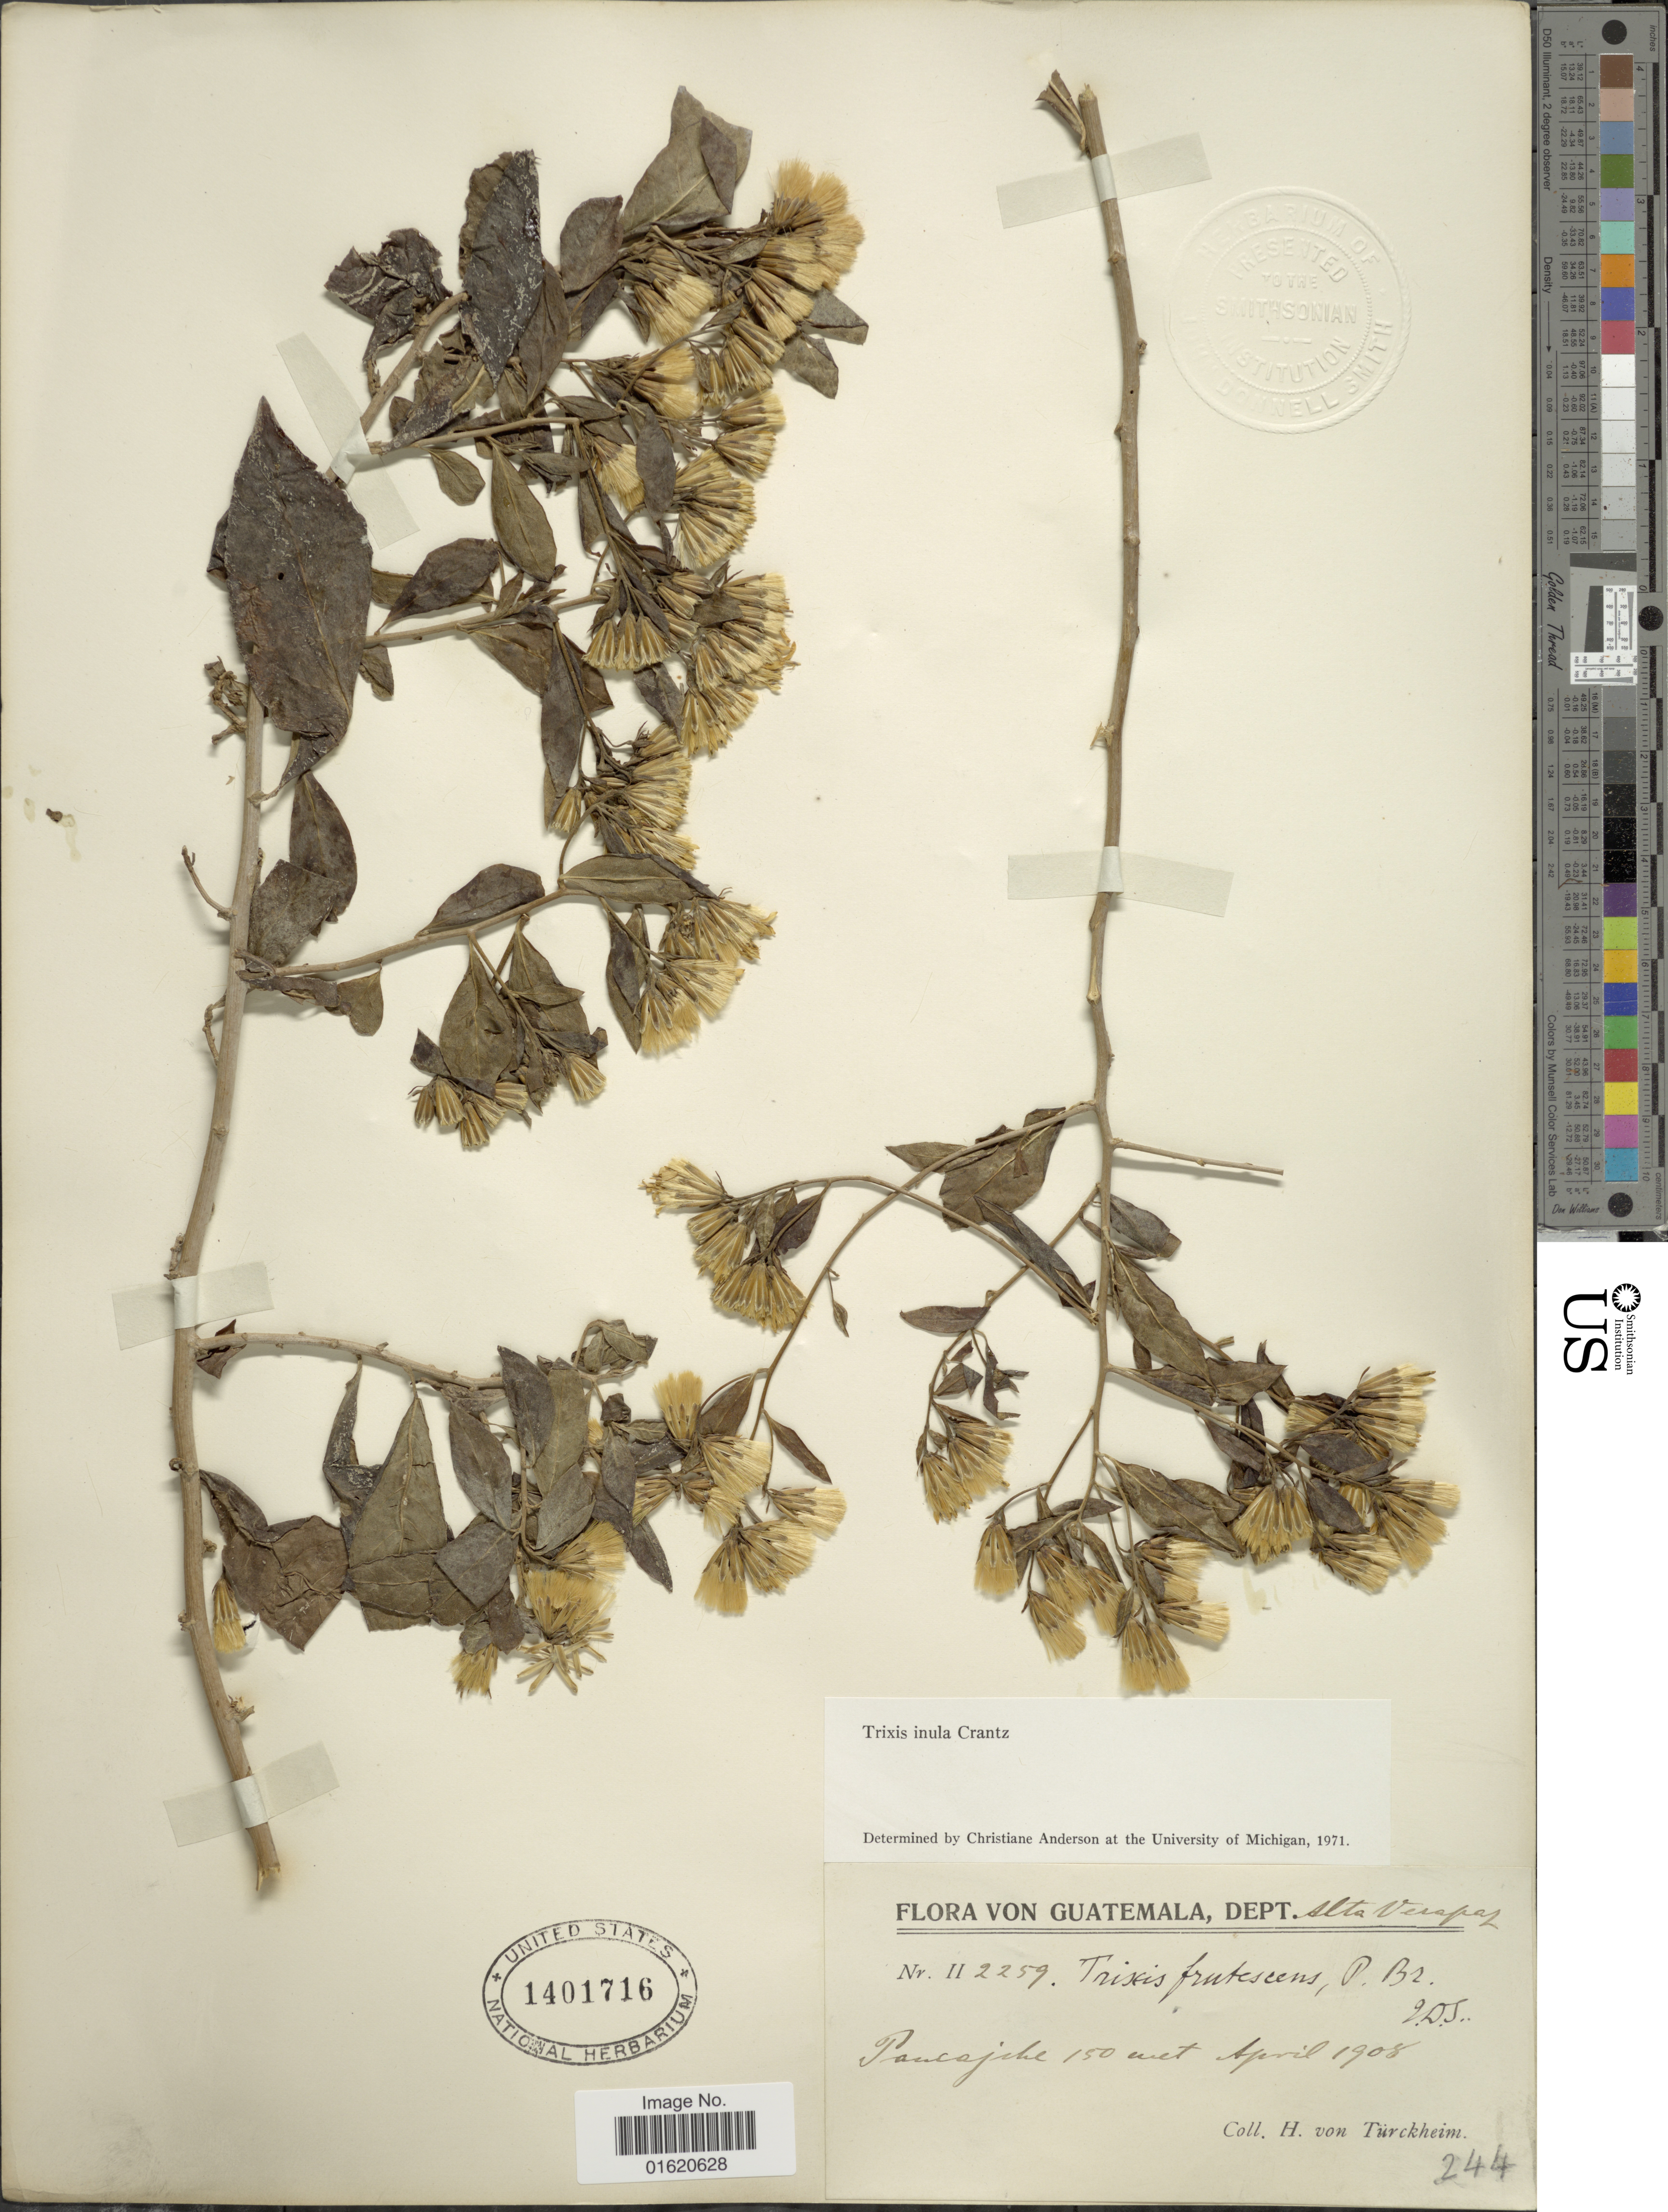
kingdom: Plantae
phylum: Tracheophyta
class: Magnoliopsida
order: Asterales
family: Asteraceae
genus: Trixis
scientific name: Trixis inula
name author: Crantz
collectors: H. von Türckheim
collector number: II2259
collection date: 1908-04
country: Guatemala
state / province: Alta Verapaz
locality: Pancajche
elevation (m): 150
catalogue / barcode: US 1401716